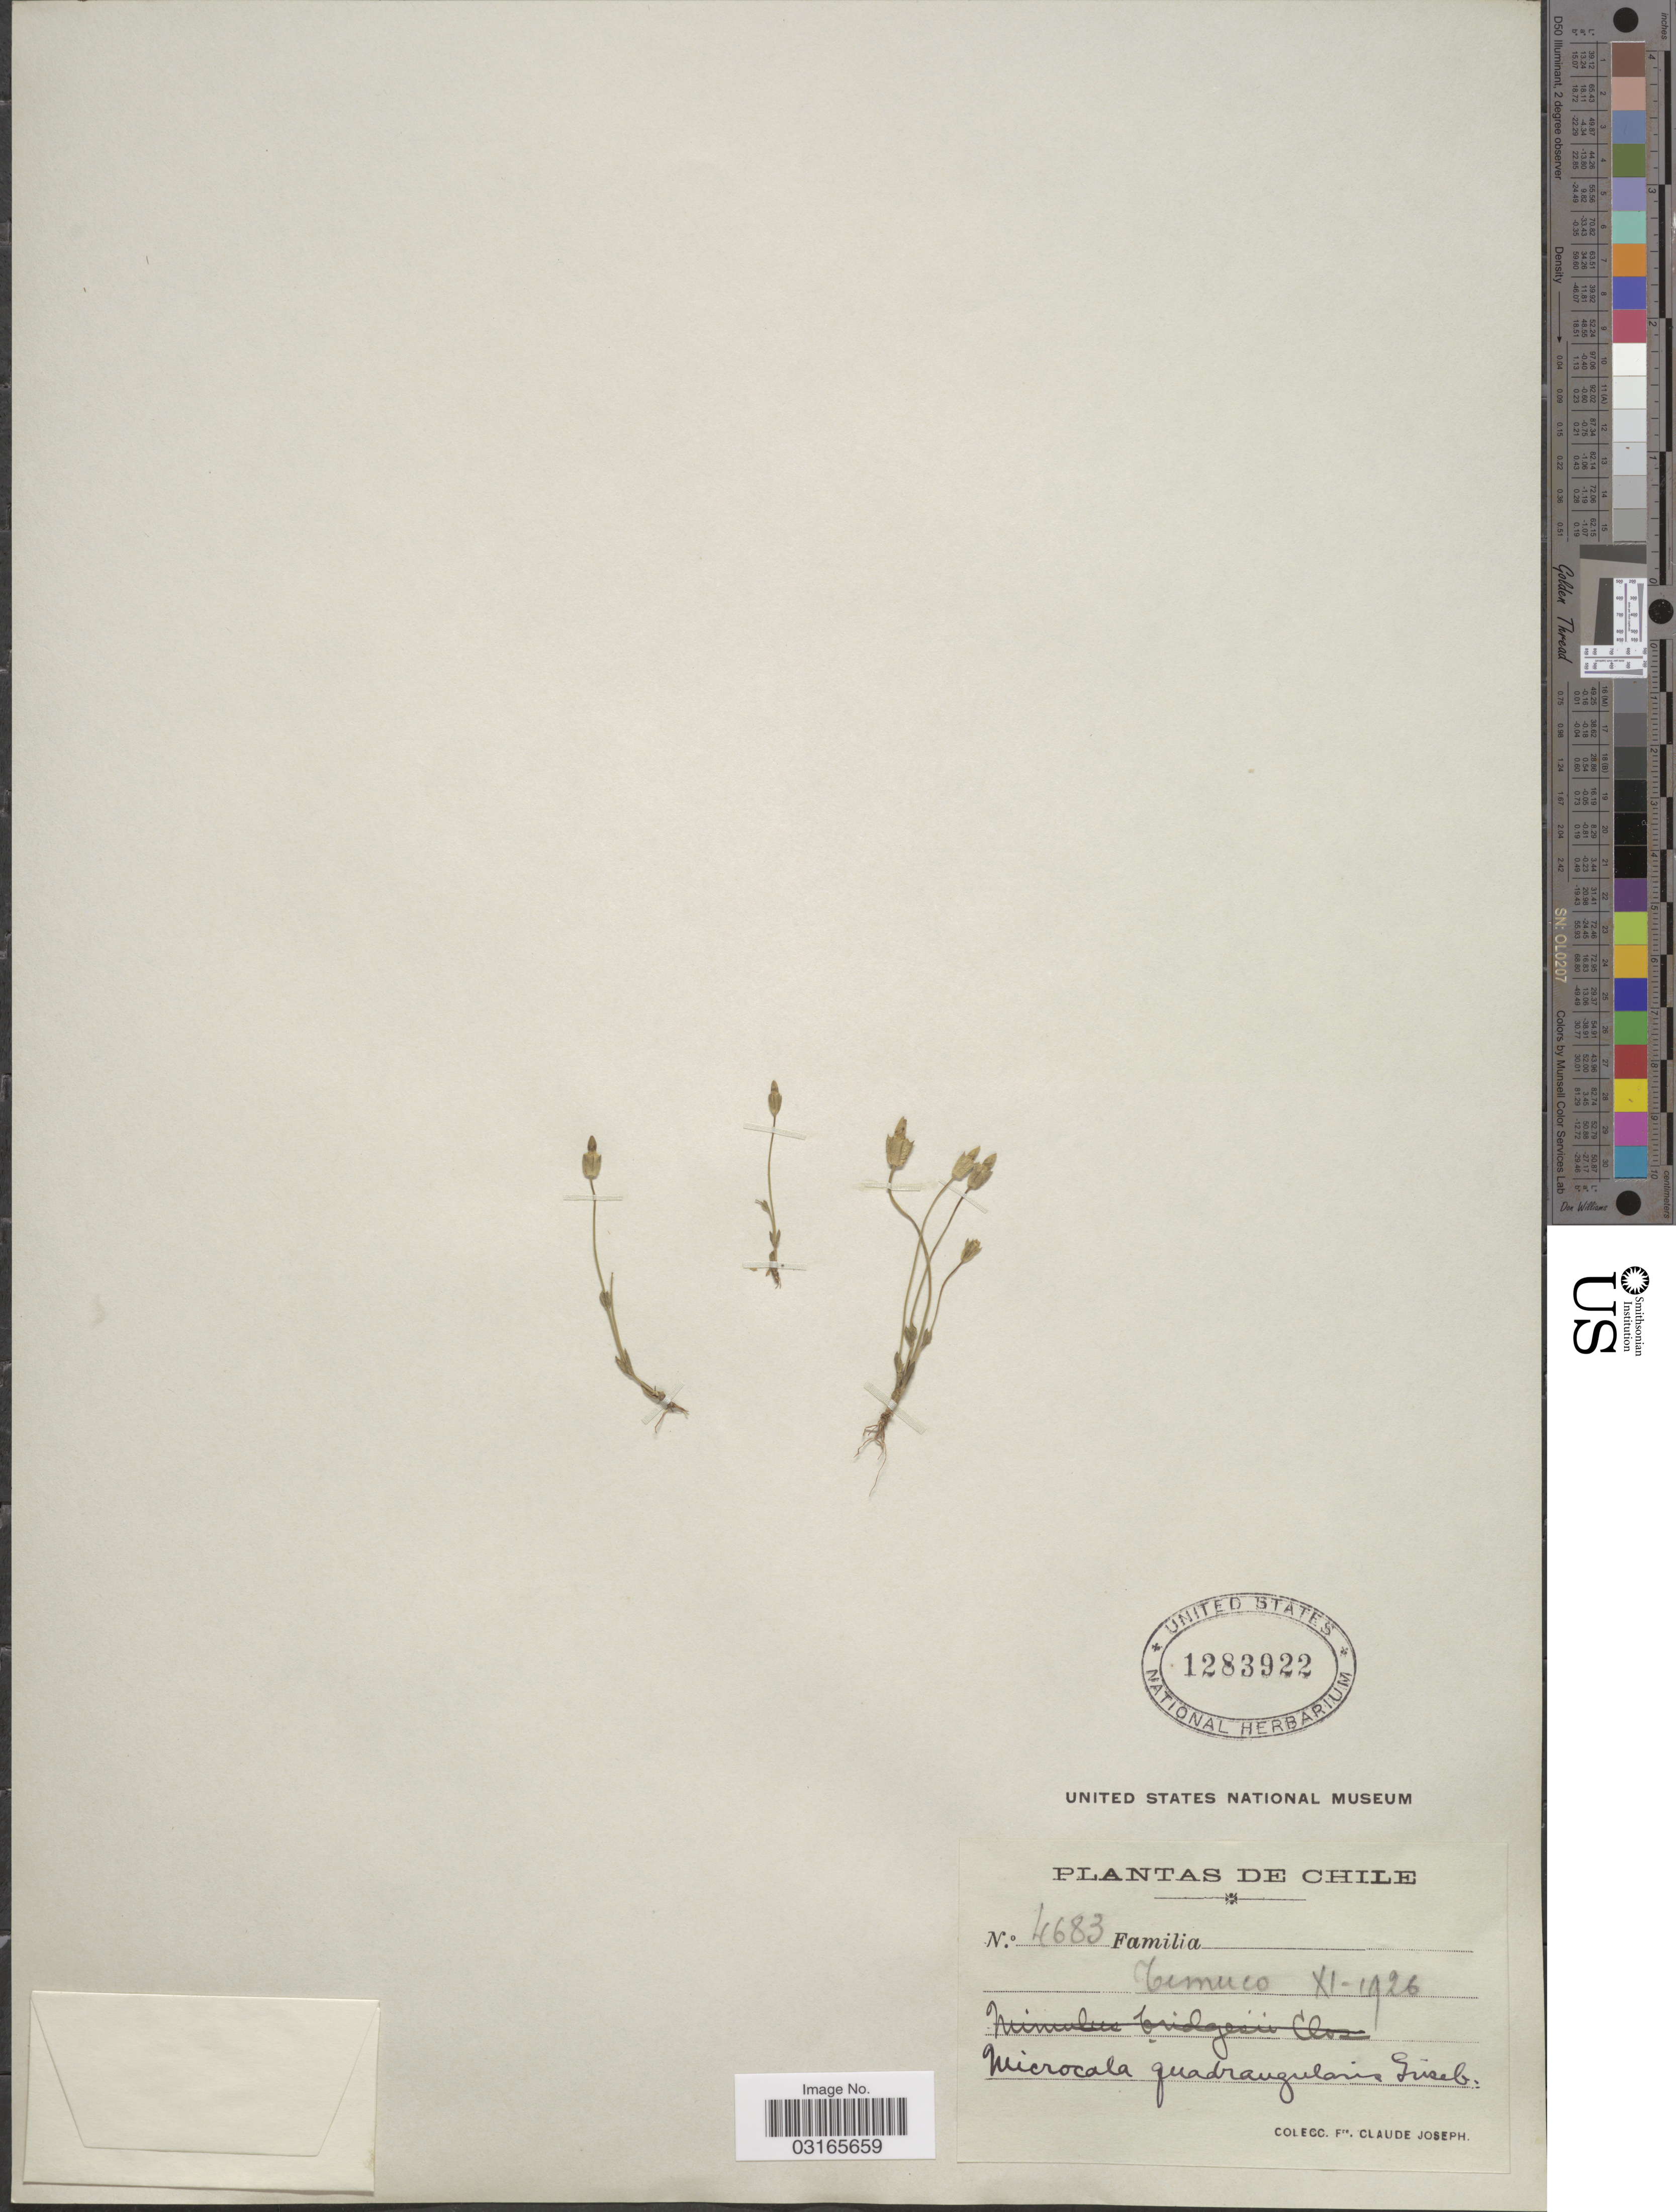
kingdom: Plantae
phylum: Tracheophyta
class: Magnoliopsida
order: Gentianales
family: Gentianaceae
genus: Microcala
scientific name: Microcala quadrangularis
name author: (Dombey ex Lam.) Griseb.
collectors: Bro. Claude-Joseph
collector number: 4683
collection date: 1926-11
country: Chile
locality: Temuco.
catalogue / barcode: US 1283922